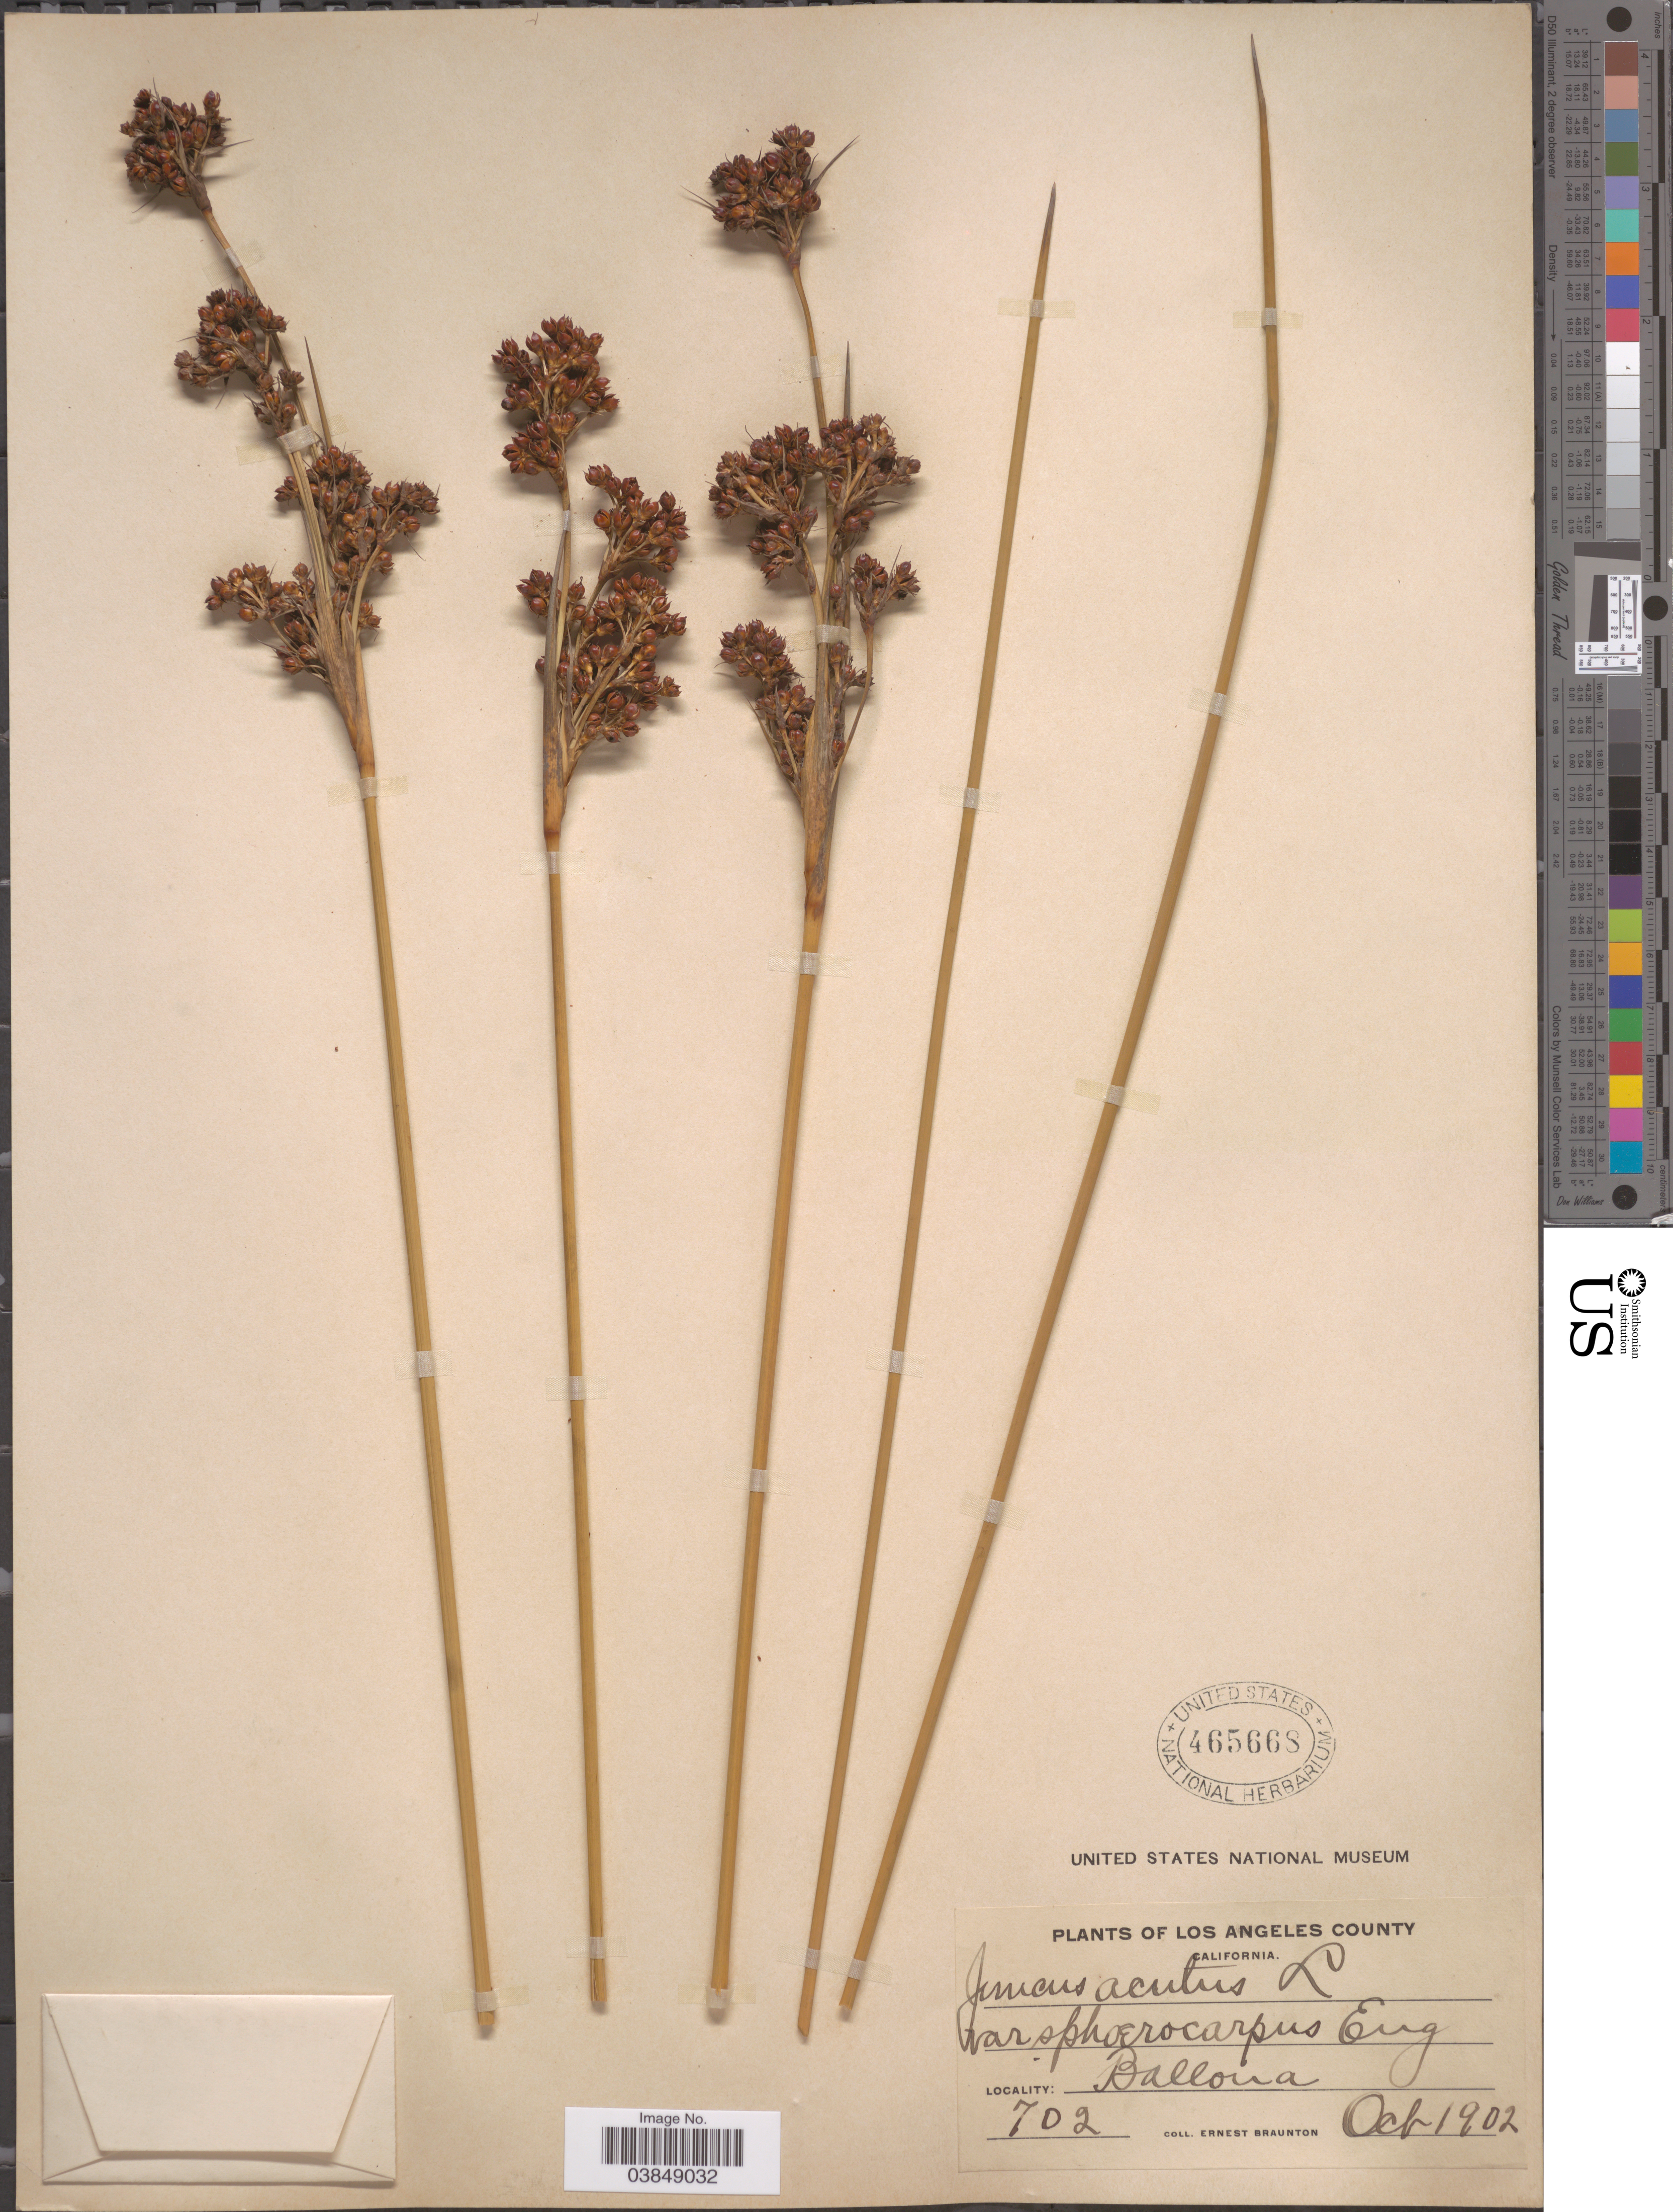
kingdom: Plantae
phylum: Tracheophyta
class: Liliopsida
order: Poales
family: Juncaceae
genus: Juncus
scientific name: Juncus acutus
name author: L.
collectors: E. Braunton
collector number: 702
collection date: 1902-10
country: United States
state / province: California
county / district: Los Angeles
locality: Los Angeles County. Ballona.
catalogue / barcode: US 465668